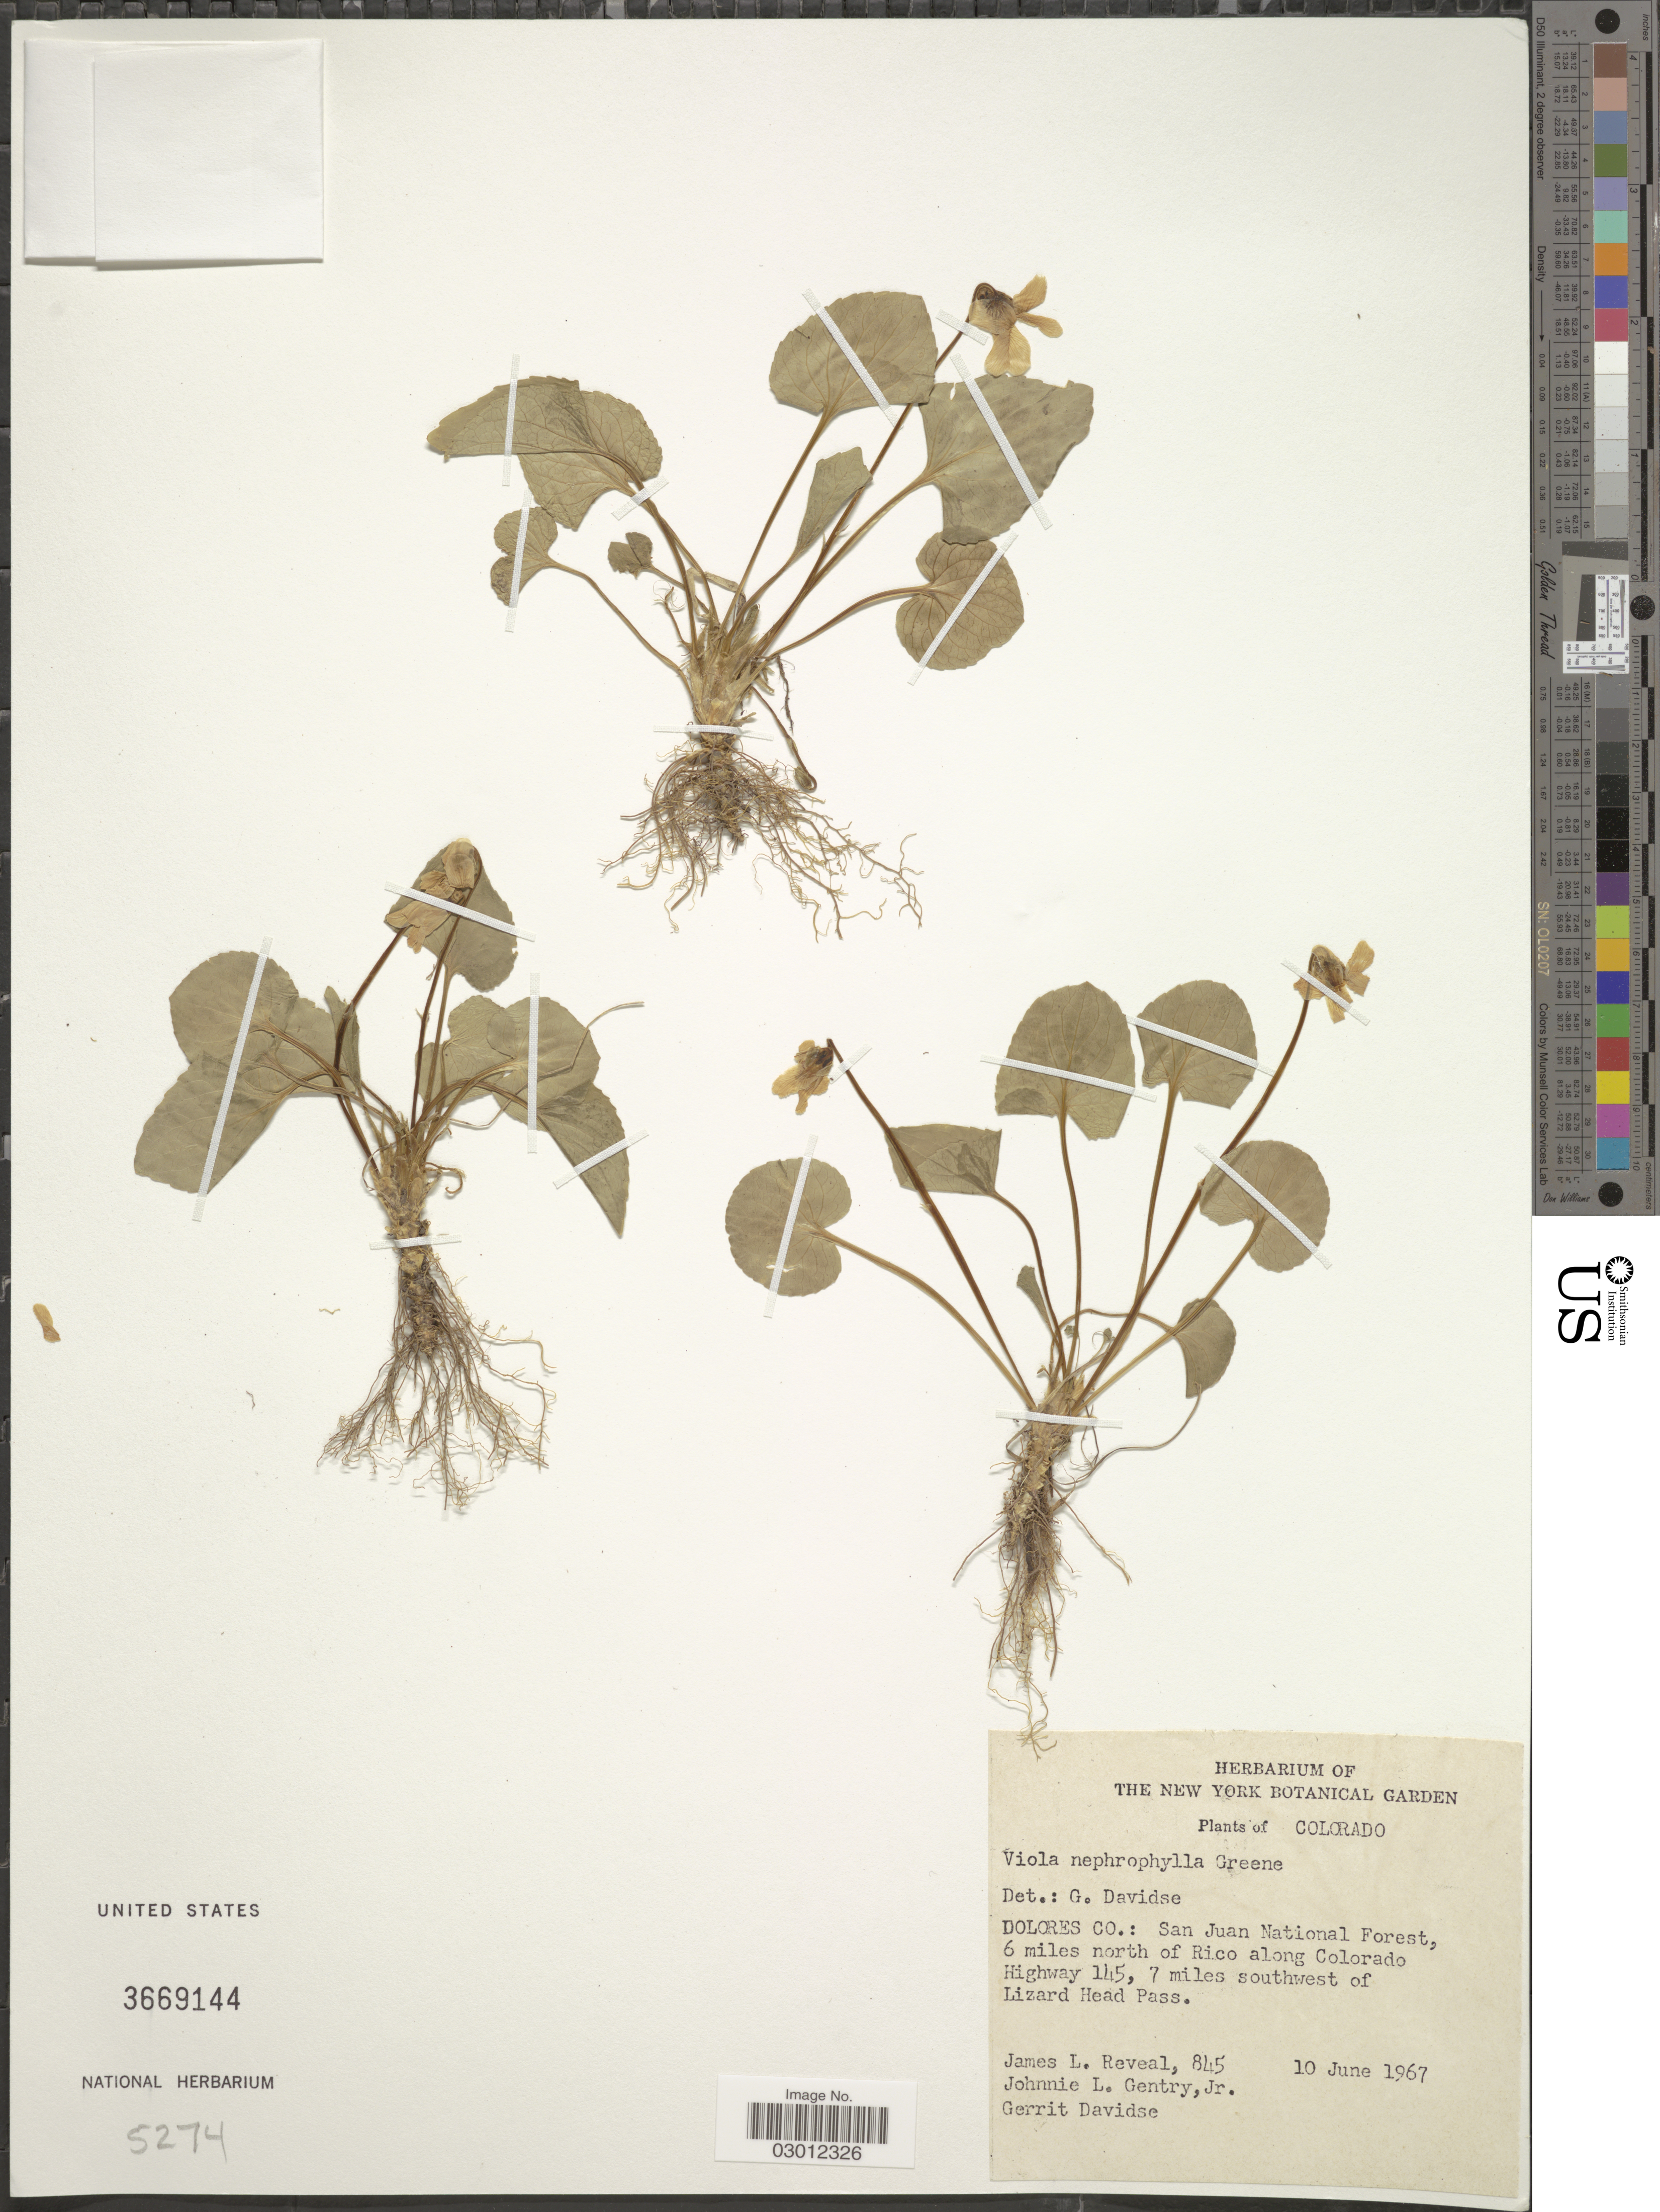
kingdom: Plantae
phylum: Tracheophyta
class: Magnoliopsida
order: Malpighiales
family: Violaceae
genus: Viola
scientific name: Viola nephrophylla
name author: Greene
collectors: J. L. Reveal, J. L. Gentry & G. Davidse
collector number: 845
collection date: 1967-06-10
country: United States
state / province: Colorado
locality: Dolores Co.: San Juan National Forest, 6 miles north of Rico along Colorado Highway 145, 7 miles southwest of Lizard Head Pass.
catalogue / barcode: US 3669144